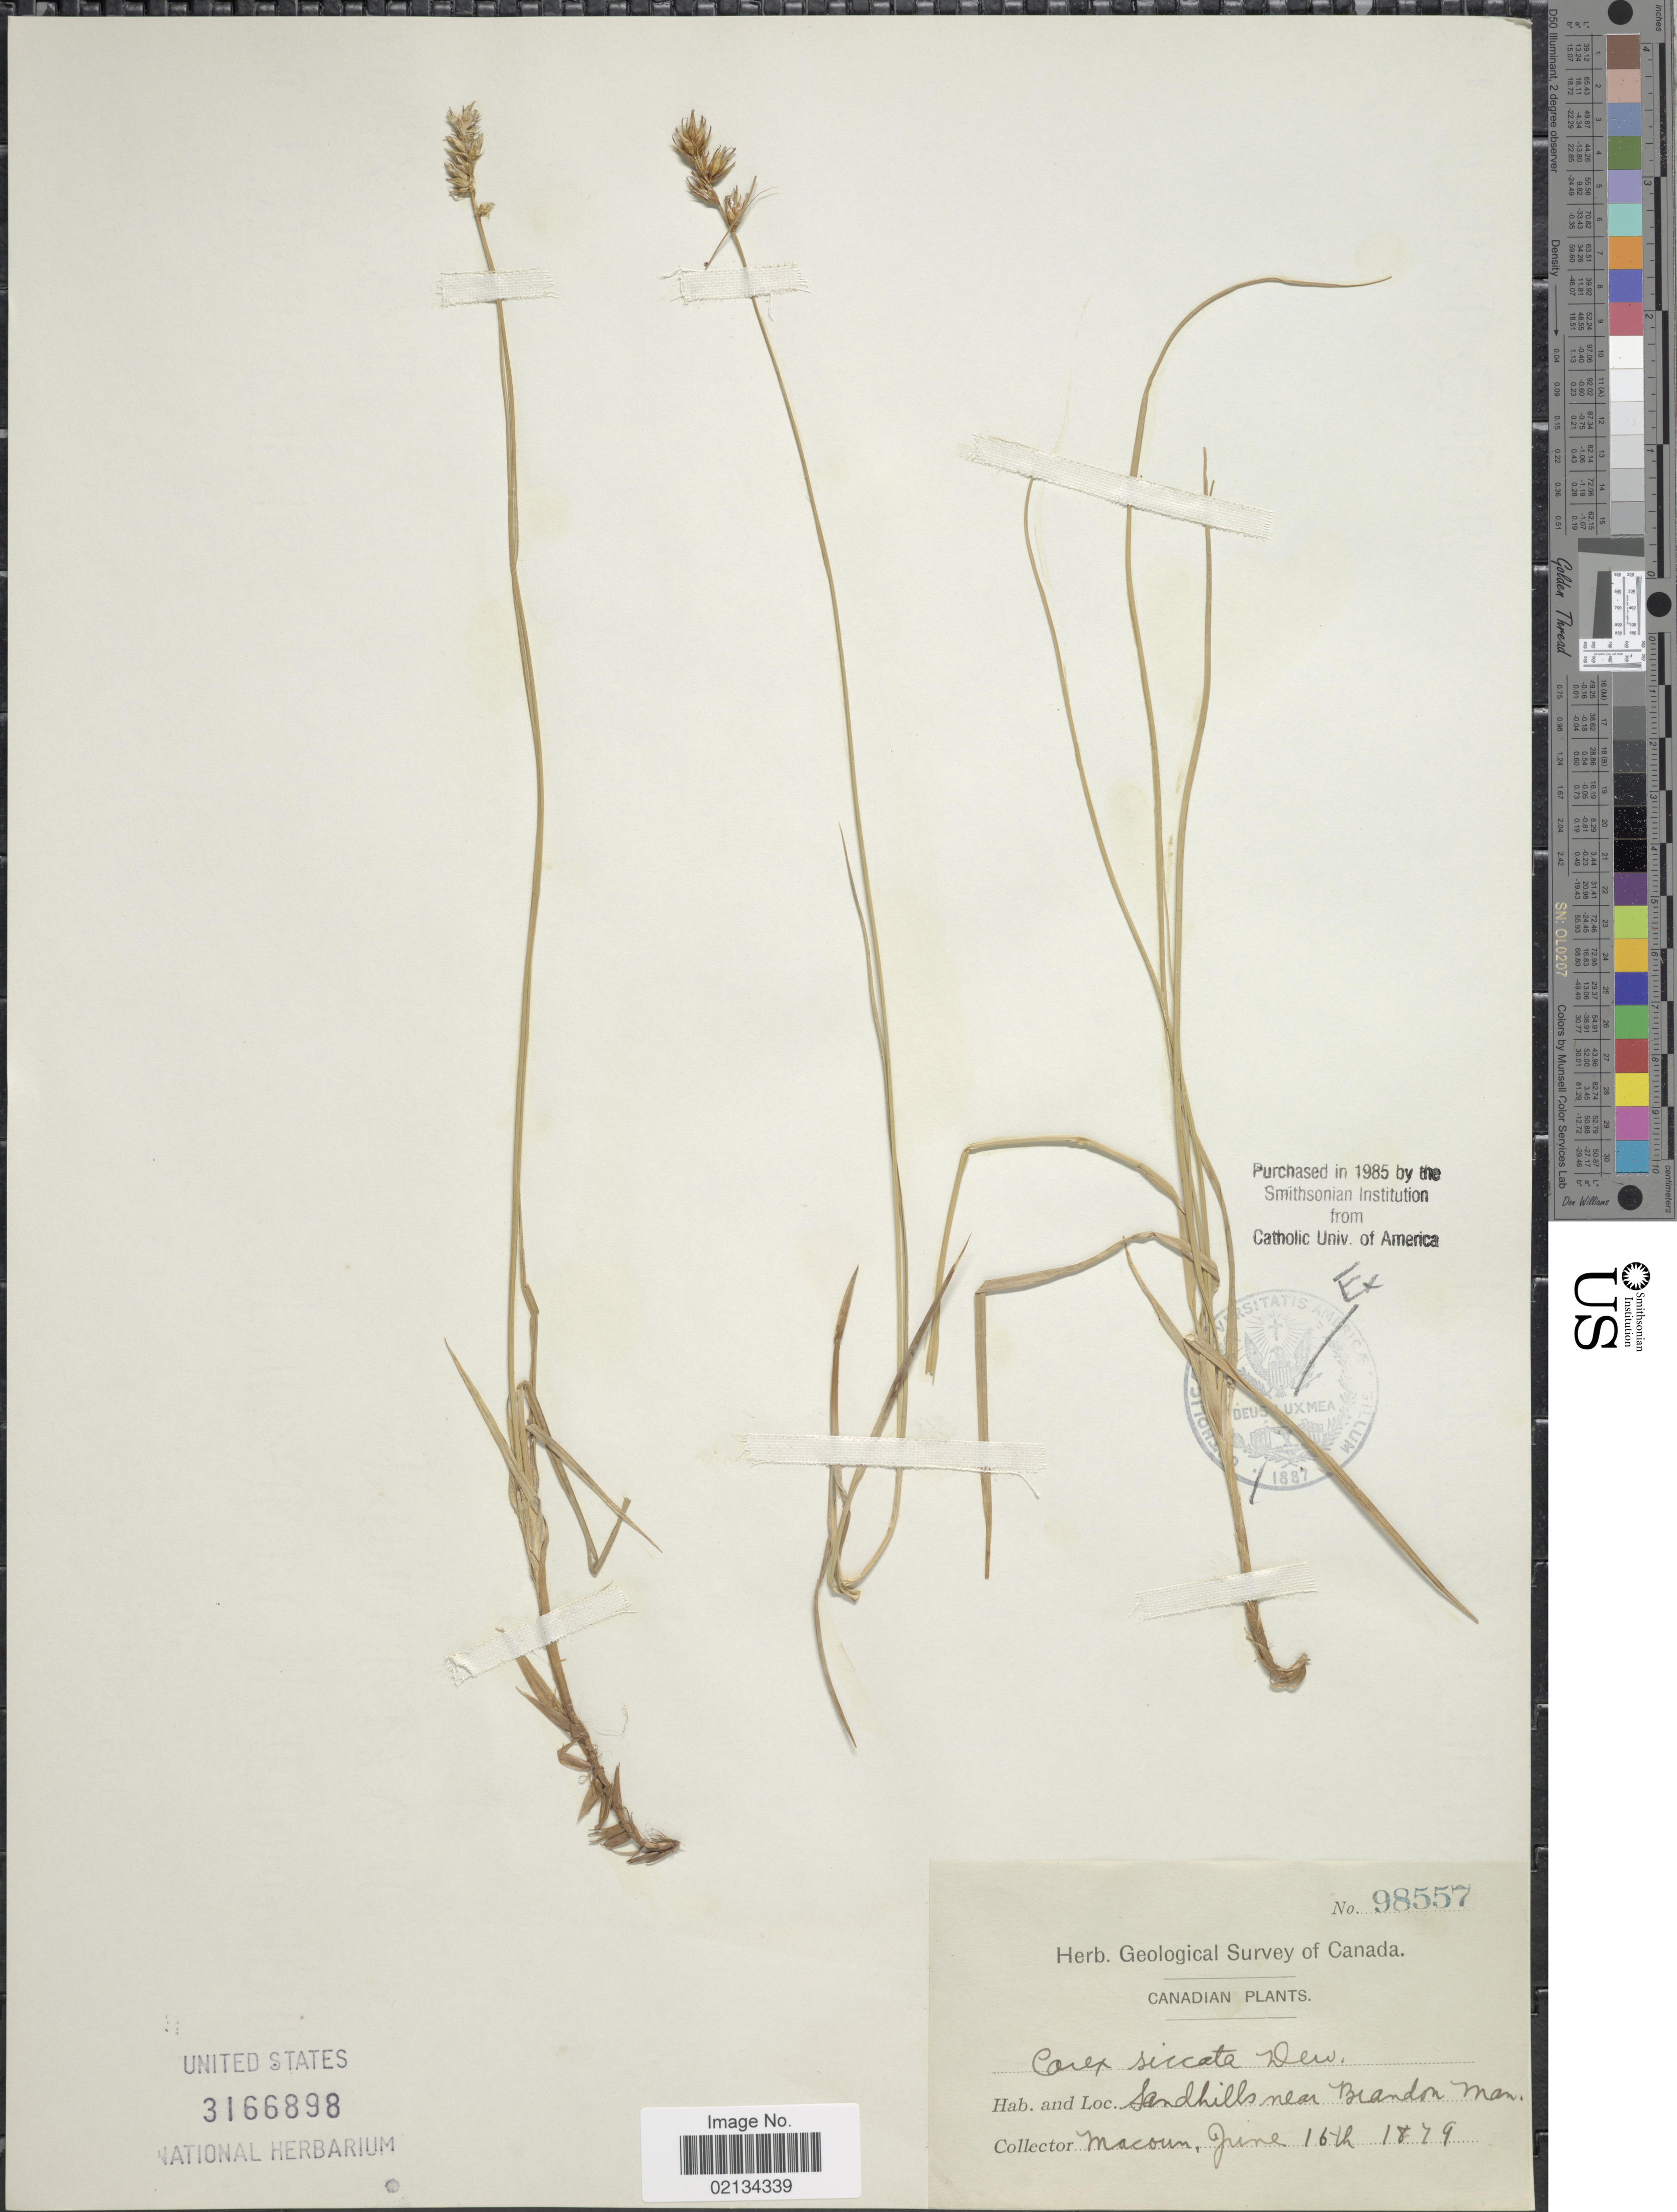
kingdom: Plantae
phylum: Tracheophyta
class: Liliopsida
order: Poales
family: Cyperaceae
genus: Carex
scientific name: Carex siccata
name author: Dewey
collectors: -- Macoun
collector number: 98557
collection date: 1879-06-15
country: Canada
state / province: Manitoba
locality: Sandhills near Brandon, Man.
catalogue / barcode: US 3166898